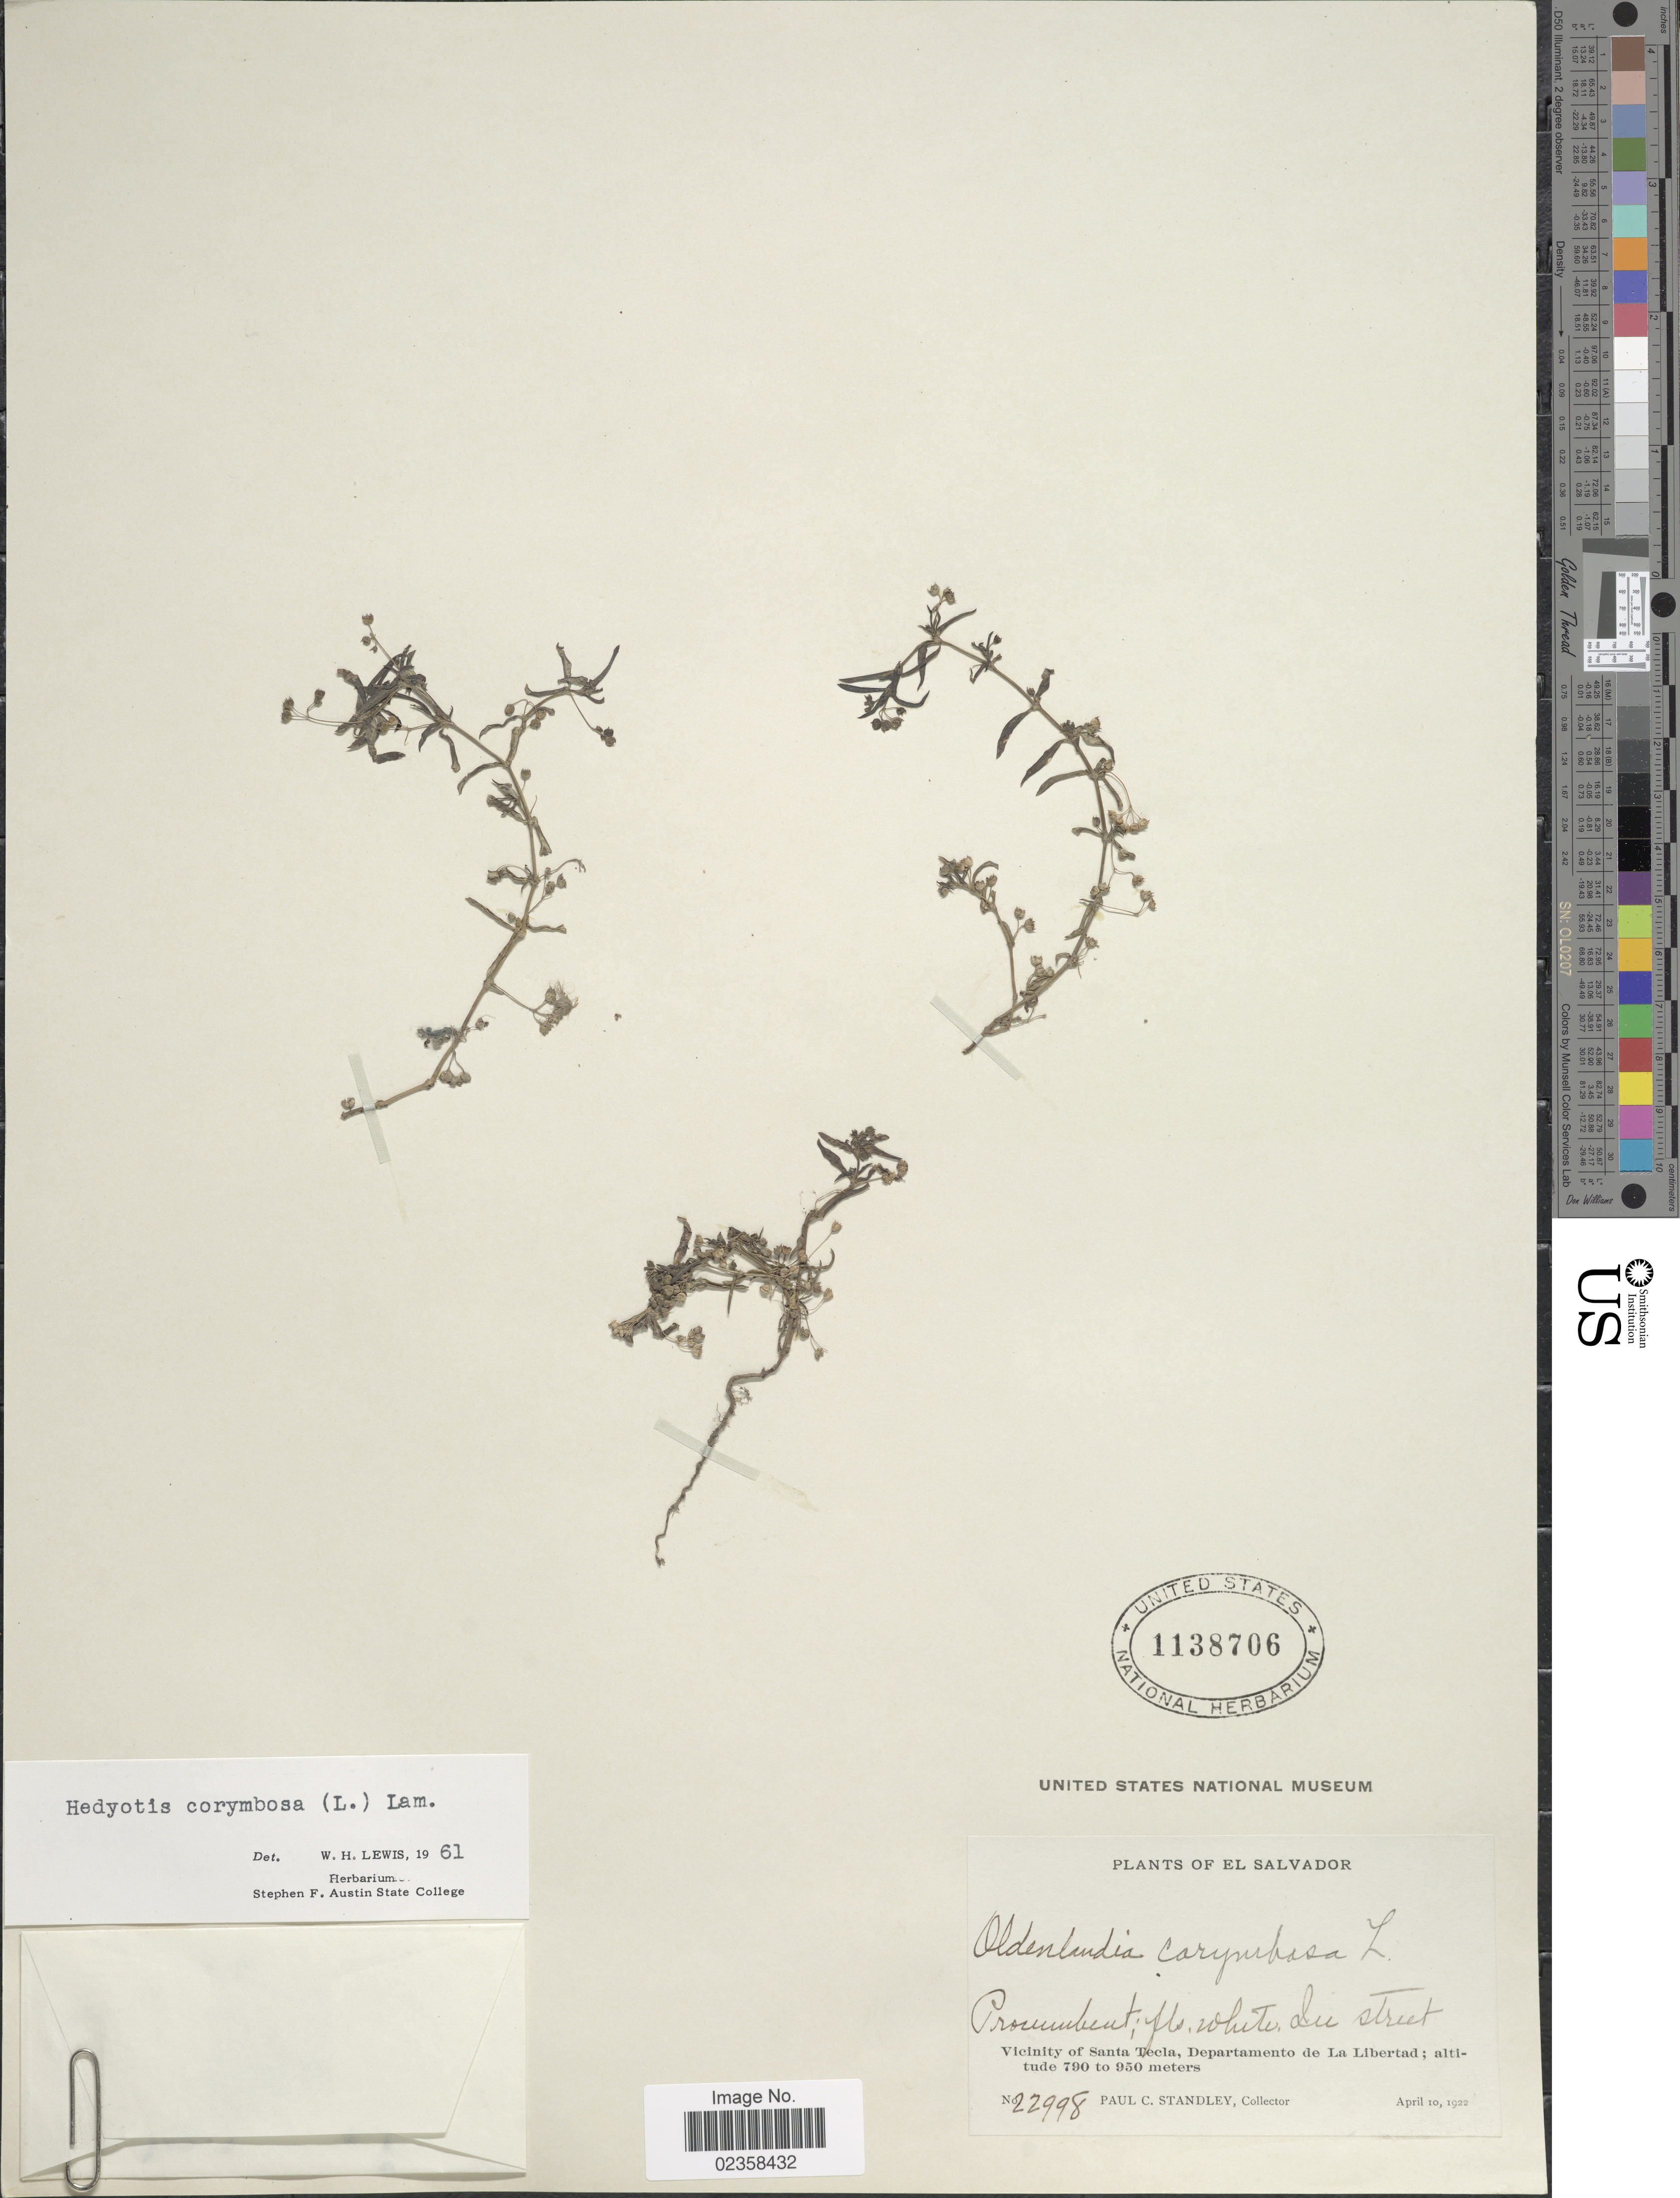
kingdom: Plantae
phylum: Tracheophyta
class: Magnoliopsida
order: Gentianales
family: Rubiaceae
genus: Oldenlandia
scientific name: Oldenlandia corymbosa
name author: L.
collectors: P. C. Standley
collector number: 22998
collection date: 1922-04-10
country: El Salvador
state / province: La Libertad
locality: Vicinity of Santa Tecla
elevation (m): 790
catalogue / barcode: US 1138706